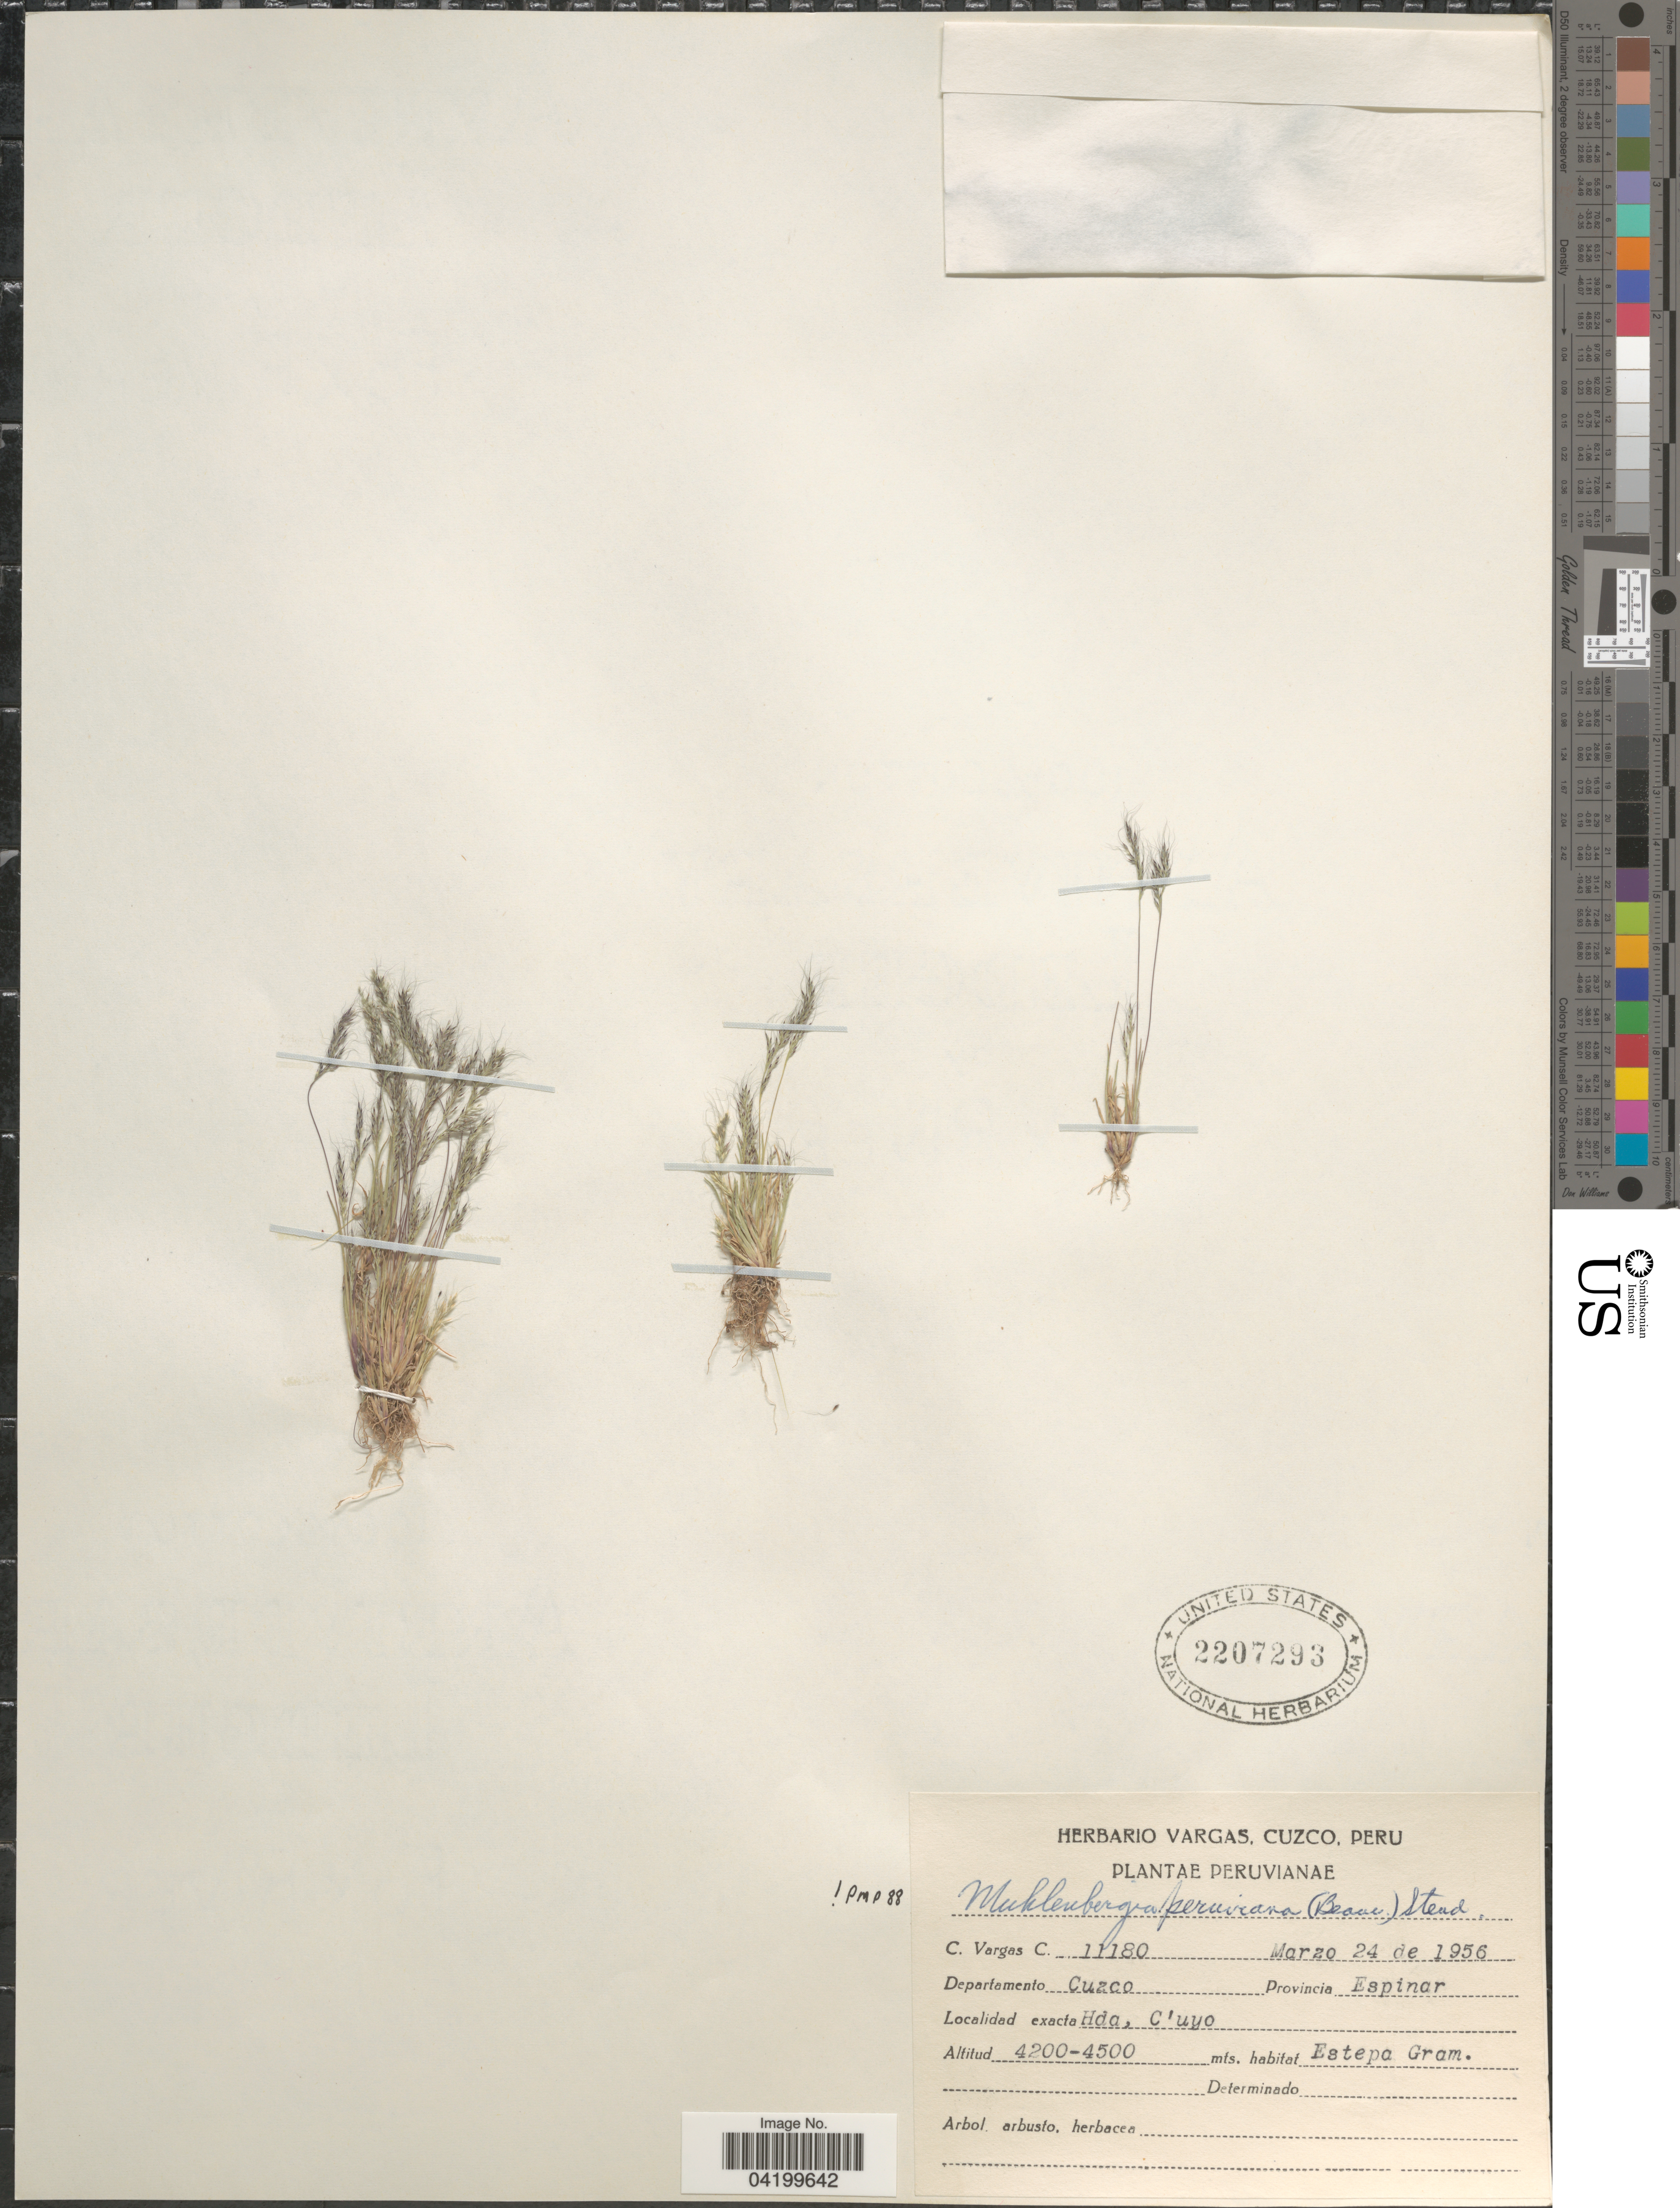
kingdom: Plantae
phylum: Tracheophyta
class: Liliopsida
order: Poales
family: Poaceae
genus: Muhlenbergia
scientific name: Muhlenbergia peruviana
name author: (P. Beauv.) Steud.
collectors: C. Vargas Calderón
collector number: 11180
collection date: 1956-03-24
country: Peru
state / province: Cusco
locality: Departamento Cuzco. Provincia Espinar. Hda, C'uyo.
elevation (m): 4200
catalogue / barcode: US 2207293